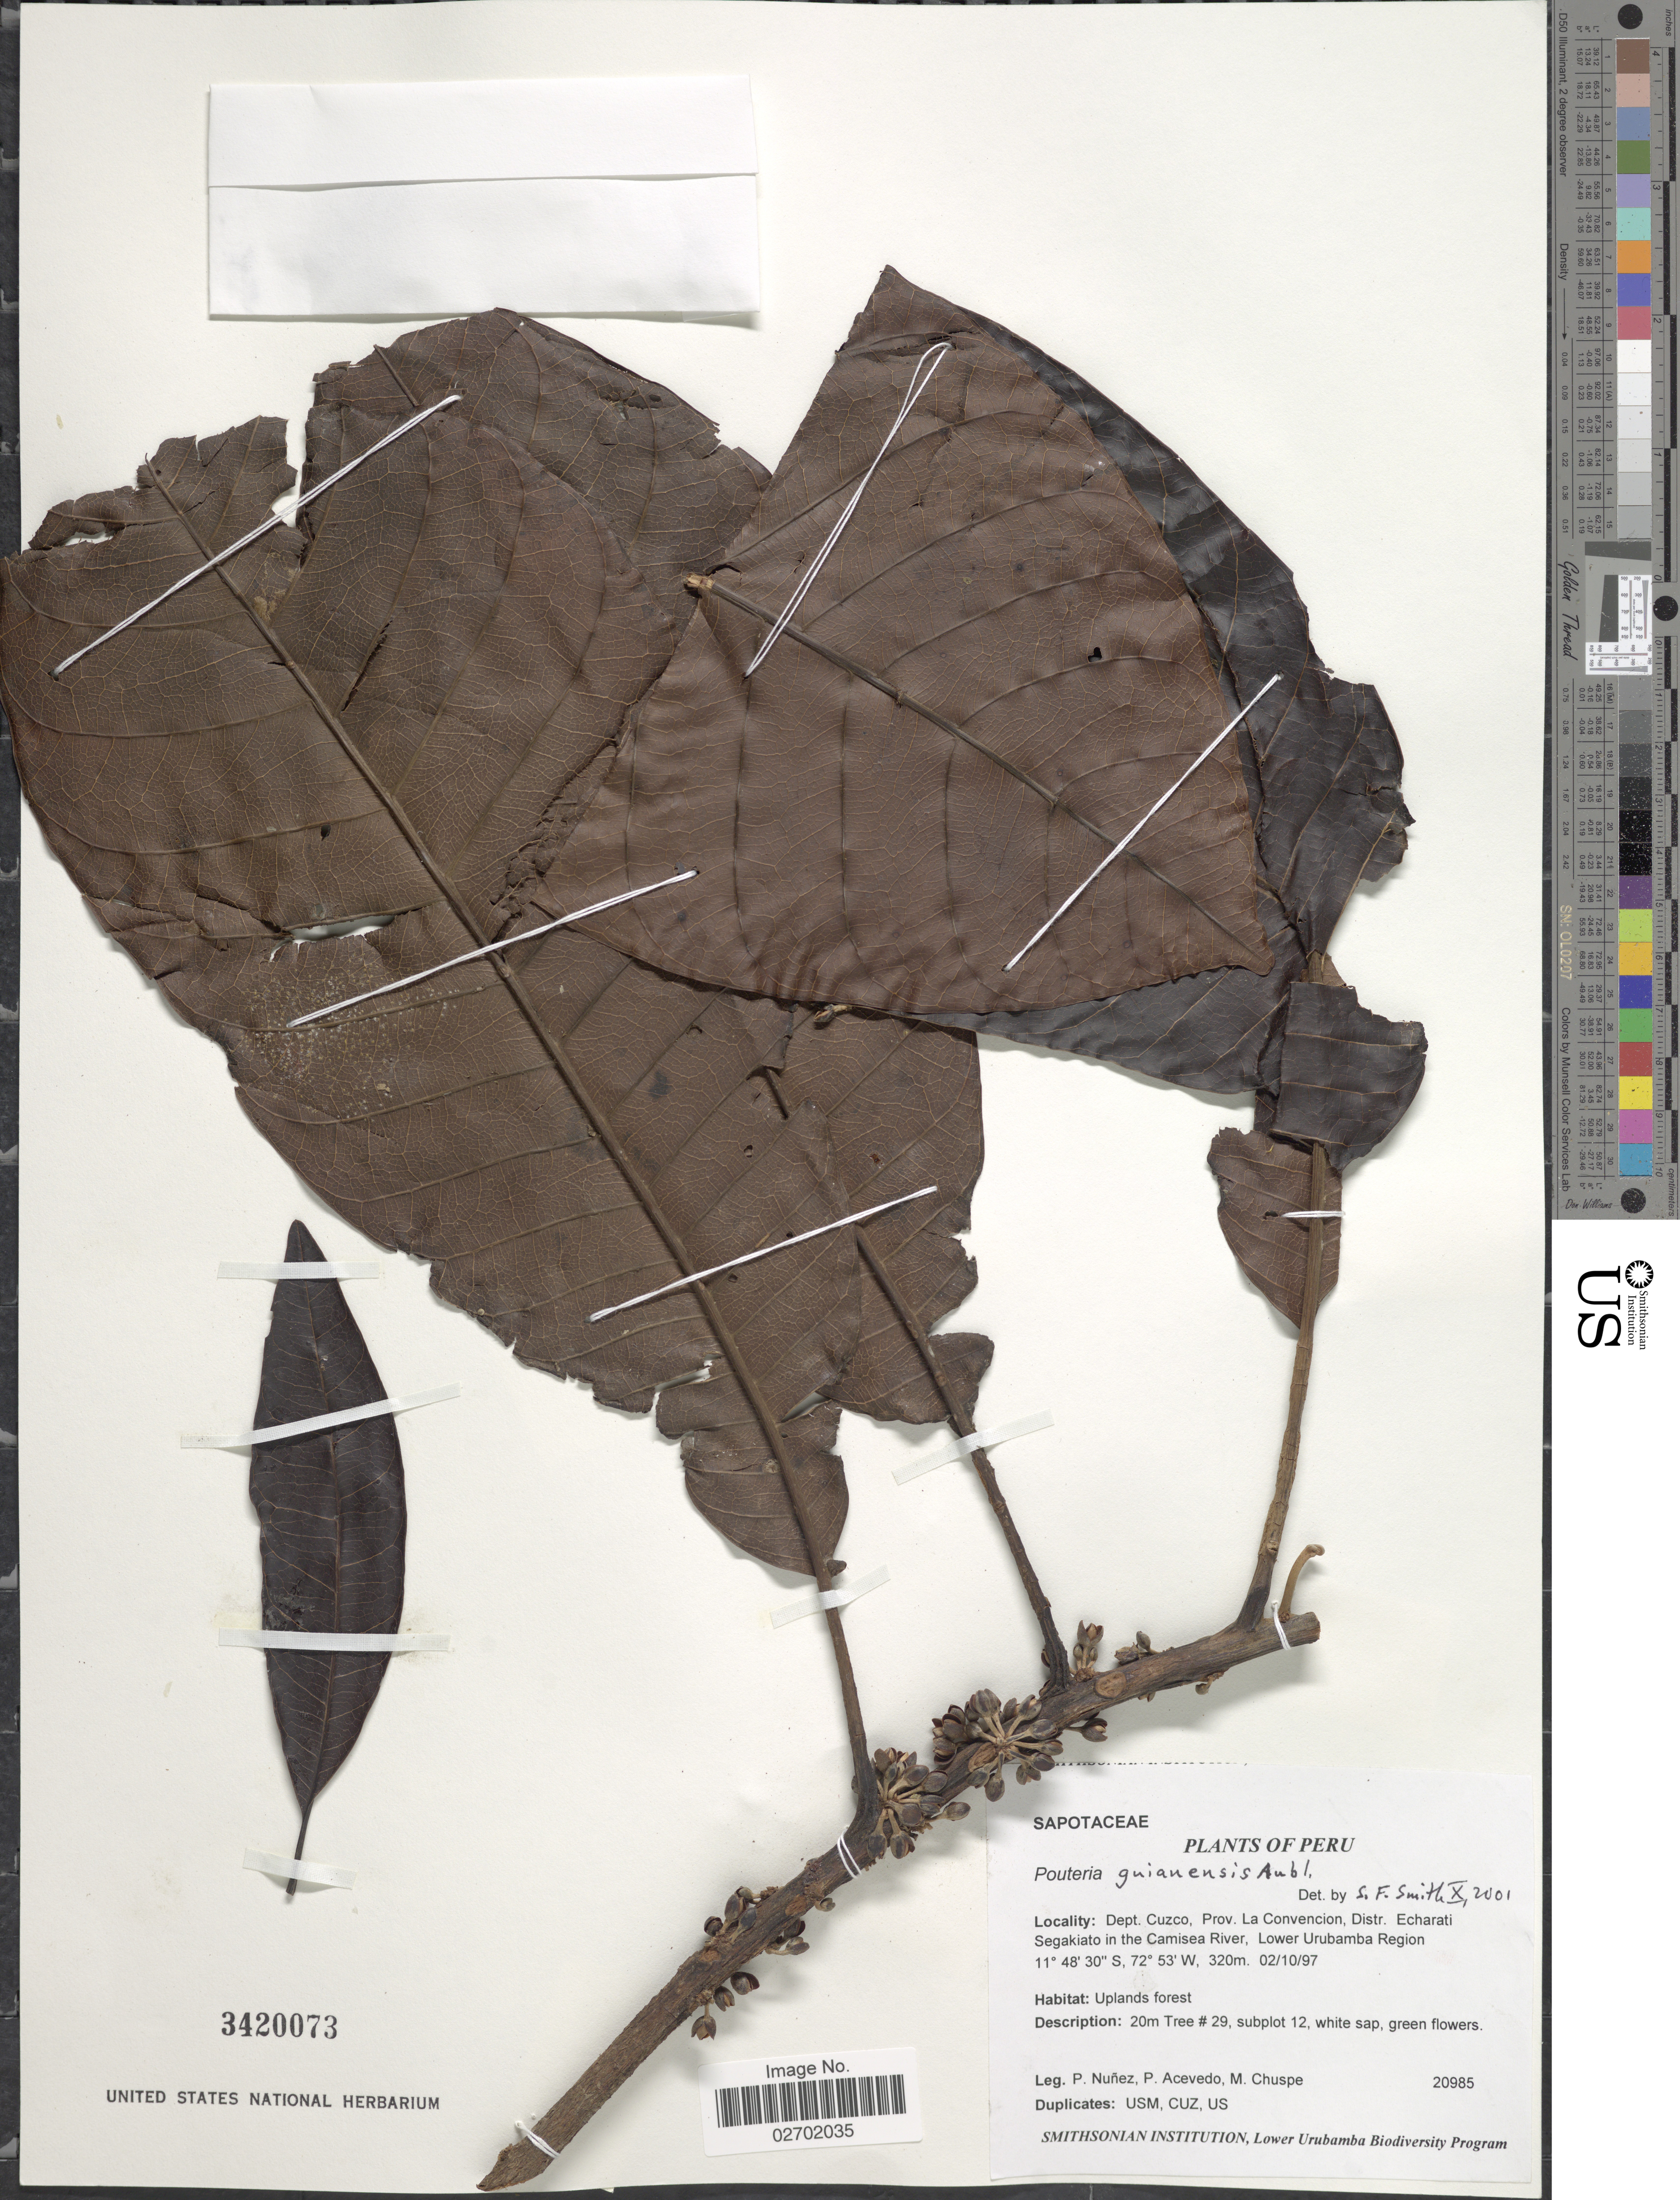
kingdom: Plantae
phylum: Tracheophyta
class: Magnoliopsida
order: Ericales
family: Sapotaceae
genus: Pouteria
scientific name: Pouteria guianensis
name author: Aubl.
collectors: P. Nuñez V., P. Acevedo-Rodr. & M. Chuspe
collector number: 20985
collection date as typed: Transcribed d/m/y: 2/10/97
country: Peru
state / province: Cusco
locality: Dept. Cuzco, Prov La Convencion, Distr. Echarti Segakiato in the Camisea River, Lower Urubamba Region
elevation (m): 320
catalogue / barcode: US 3420073